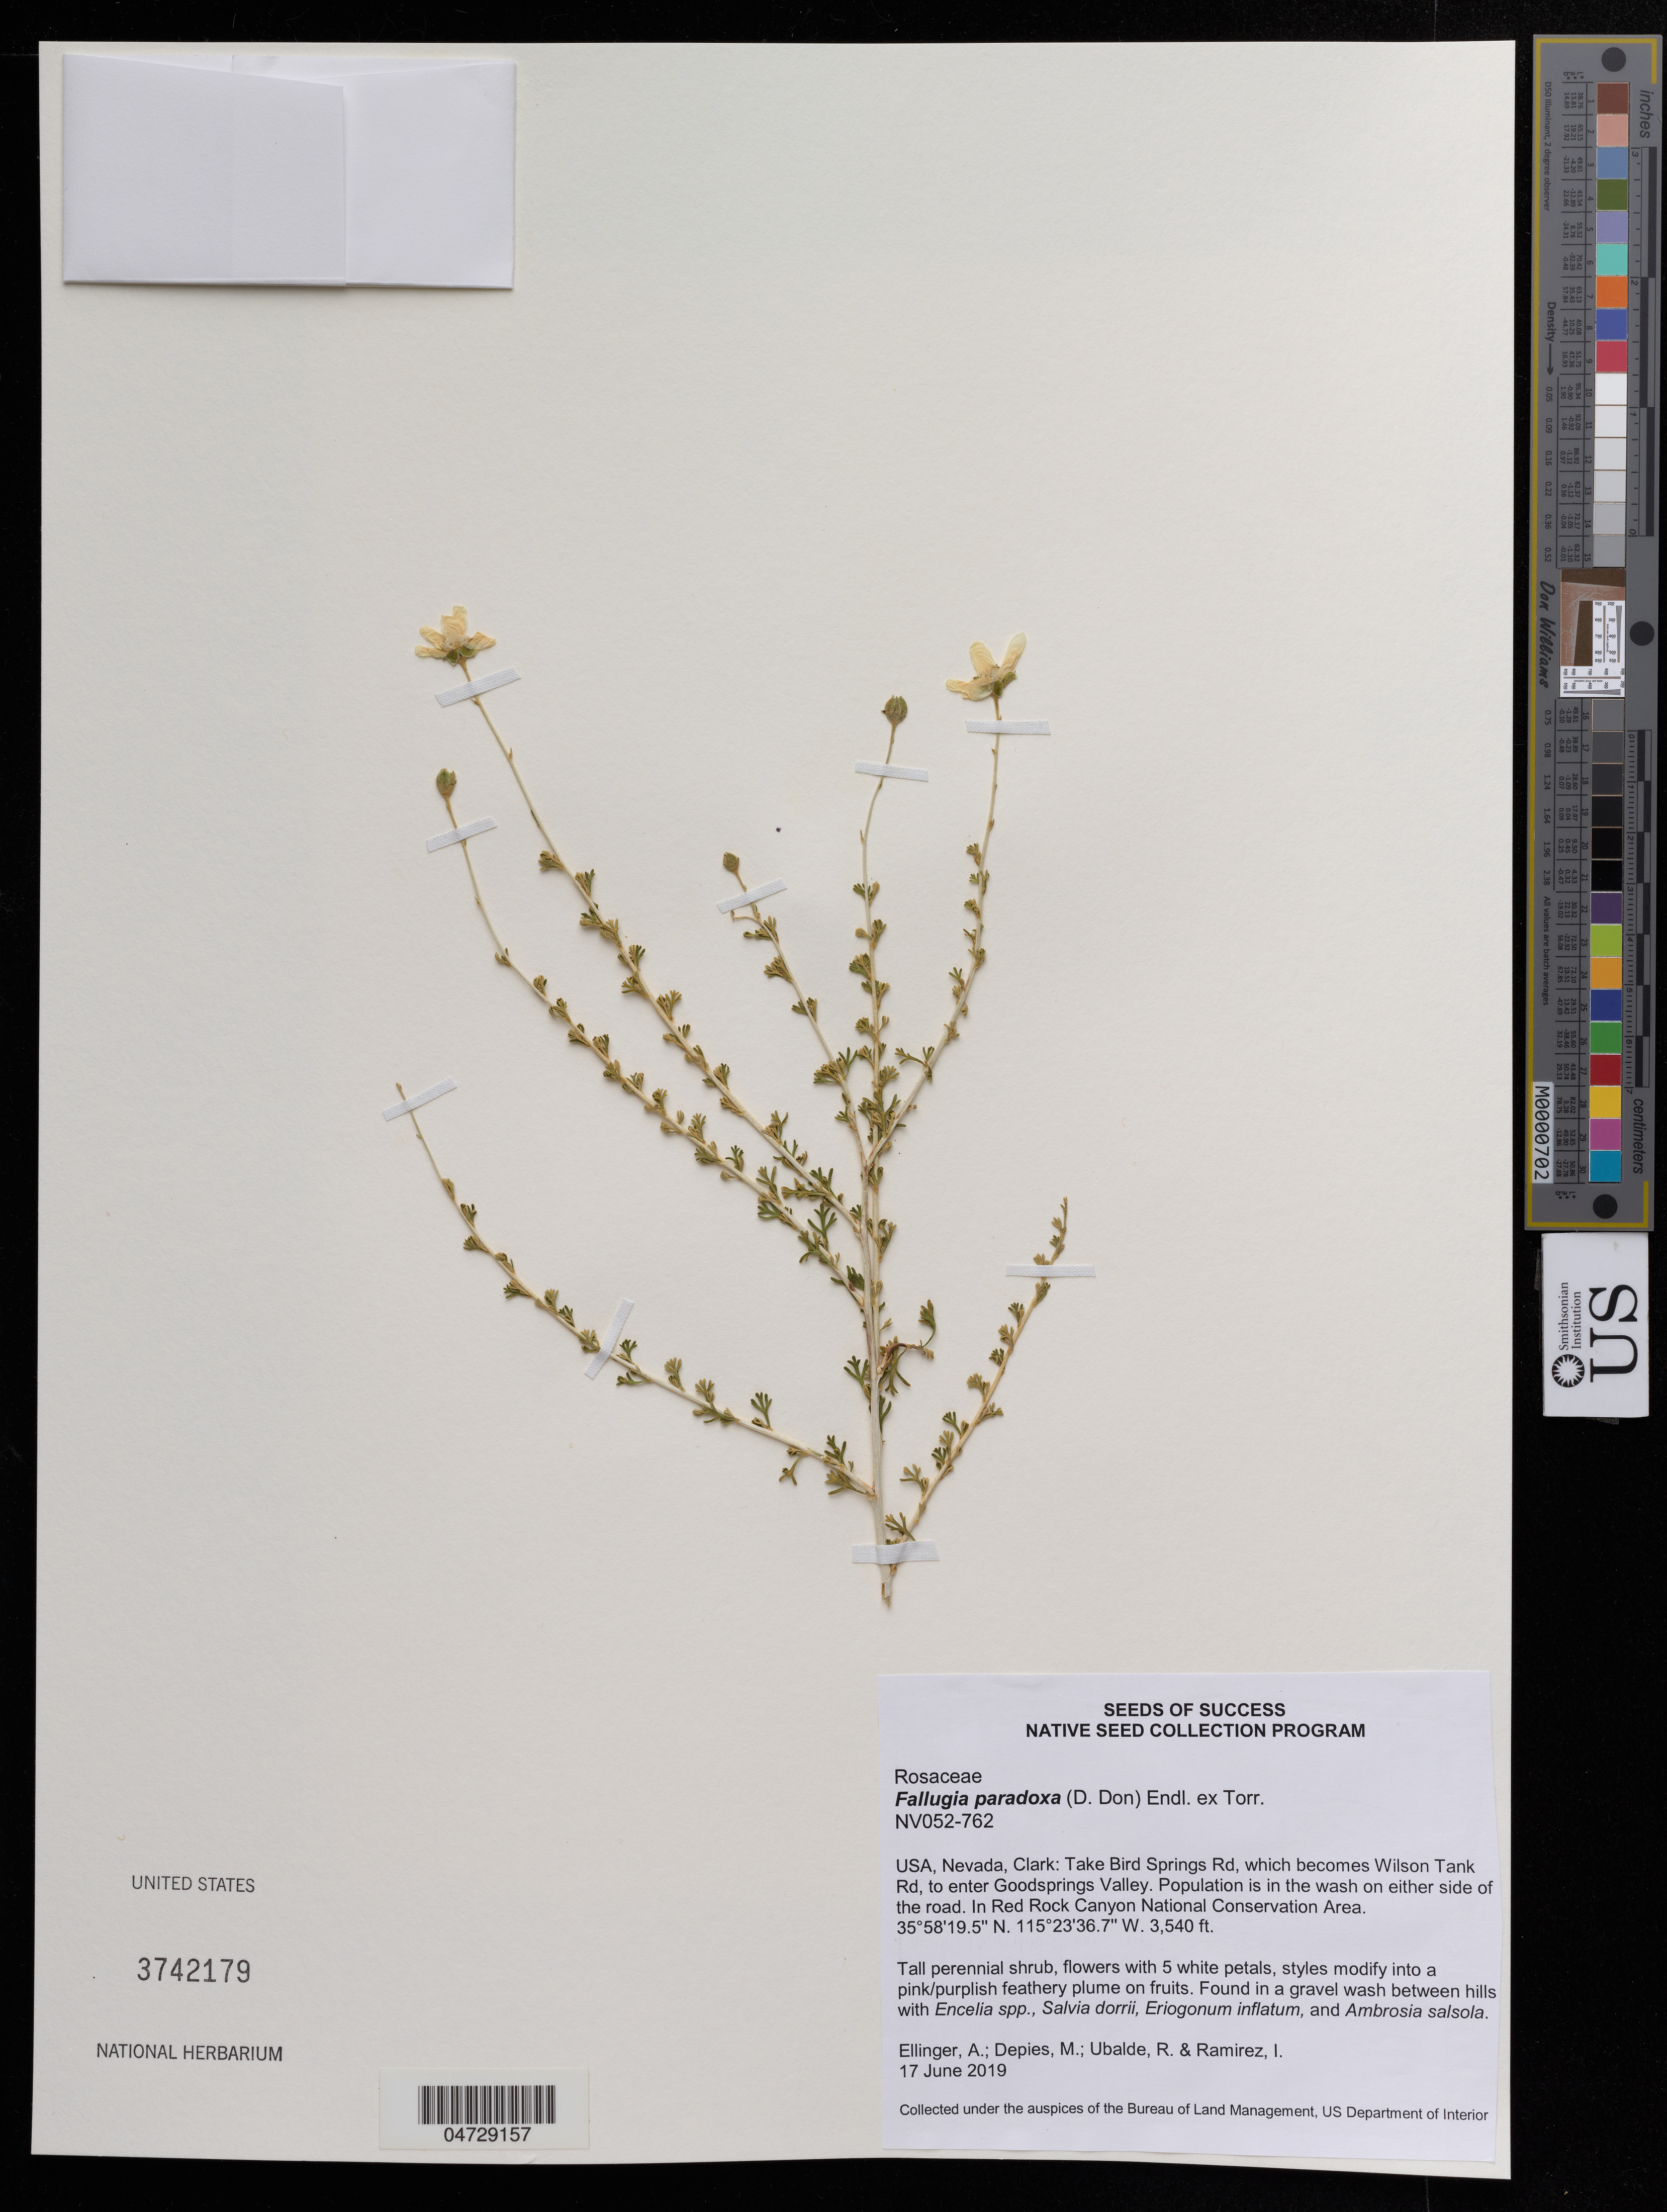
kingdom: Plantae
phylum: Tracheophyta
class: Magnoliopsida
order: Rosales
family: Rosaceae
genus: Fallugia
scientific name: Fallugia paradoxa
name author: (D. Don ex Tilloch & T. Taylor) Endl. ex Torr.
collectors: A. Ellinger, M. Depies & R. Ubalde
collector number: NV052-762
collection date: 2019-06-17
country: United States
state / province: Nevada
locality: Clark: Take Bird Springs Rd, which becomes Wilson Tank Rd, to enter Goodsprings Valley. In Red Rock Canyon National Conservation Area.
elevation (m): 1079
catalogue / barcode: US 3742179